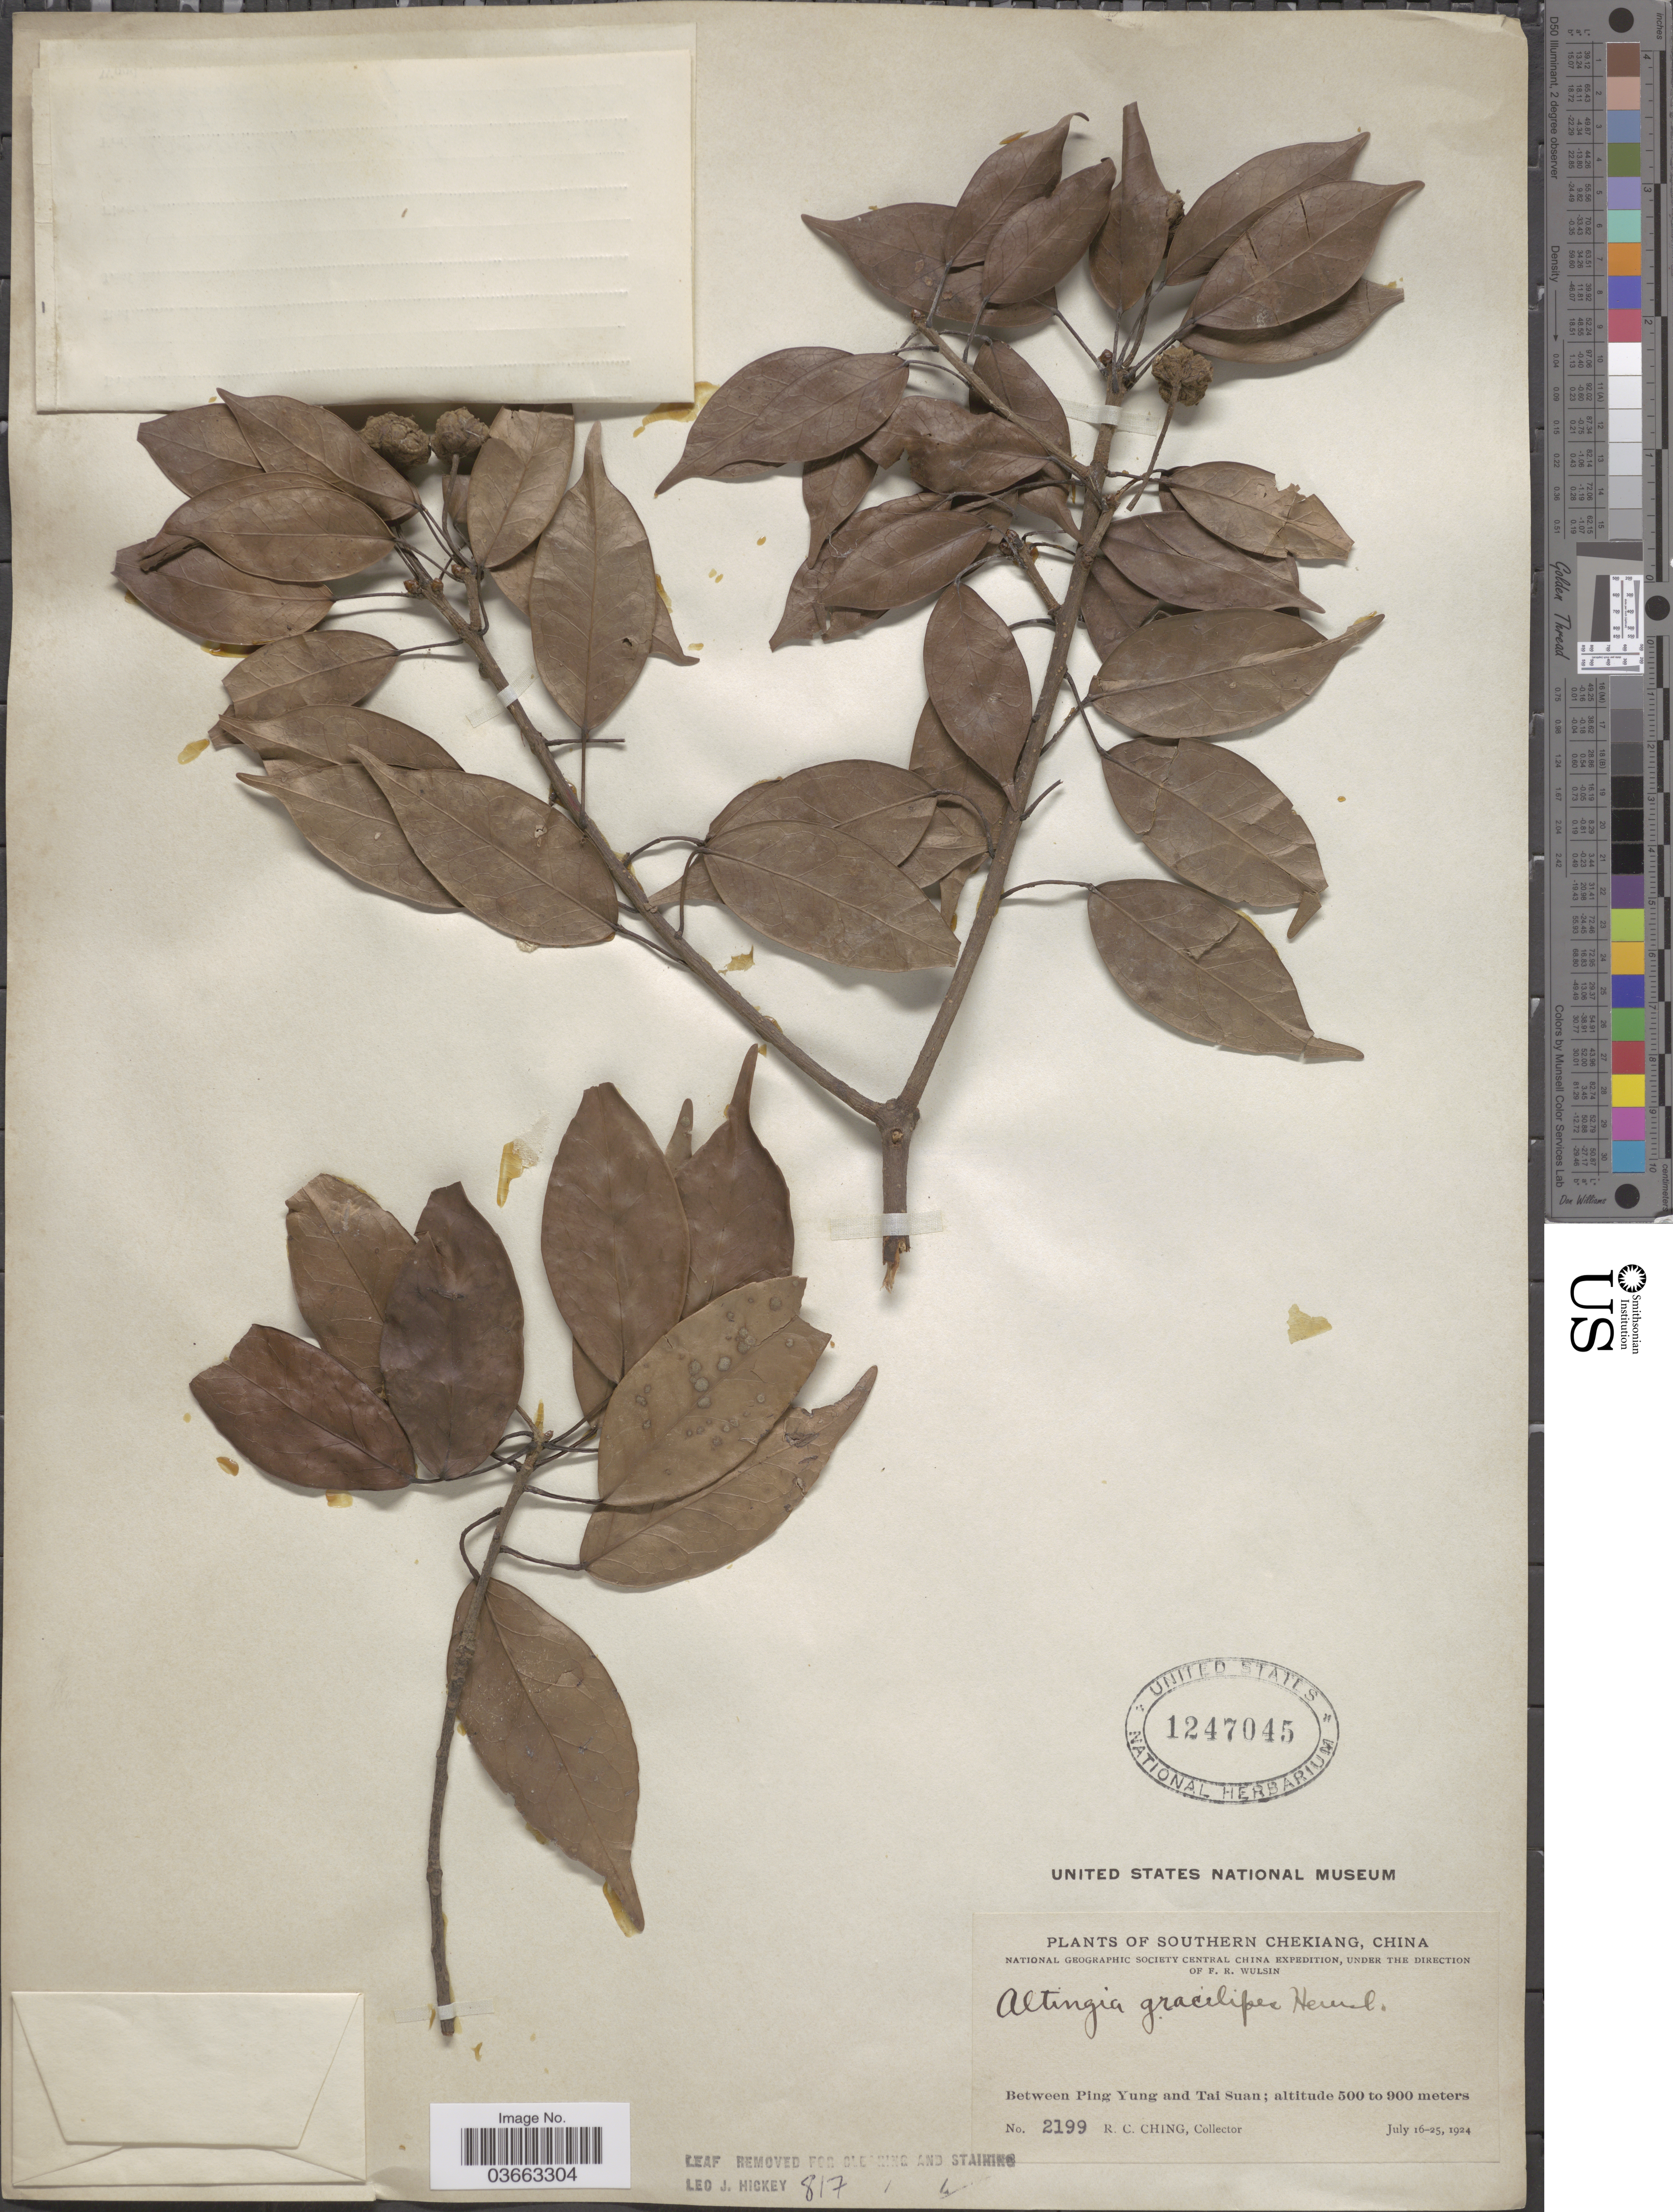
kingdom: Plantae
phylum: Tracheophyta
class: Magnoliopsida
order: Saxifragales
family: Altingiaceae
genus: Liquidambar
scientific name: Liquidambar gracilipes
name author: (Hemsl.) Ickert-Bond & J. Wen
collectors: R. C. Ching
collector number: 2199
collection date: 1924-07-16/1924-07-25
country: China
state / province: Zhejiang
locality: Southern Chekiang. Between Ping Yung and Tai Suan.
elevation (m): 500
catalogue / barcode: US 1247045